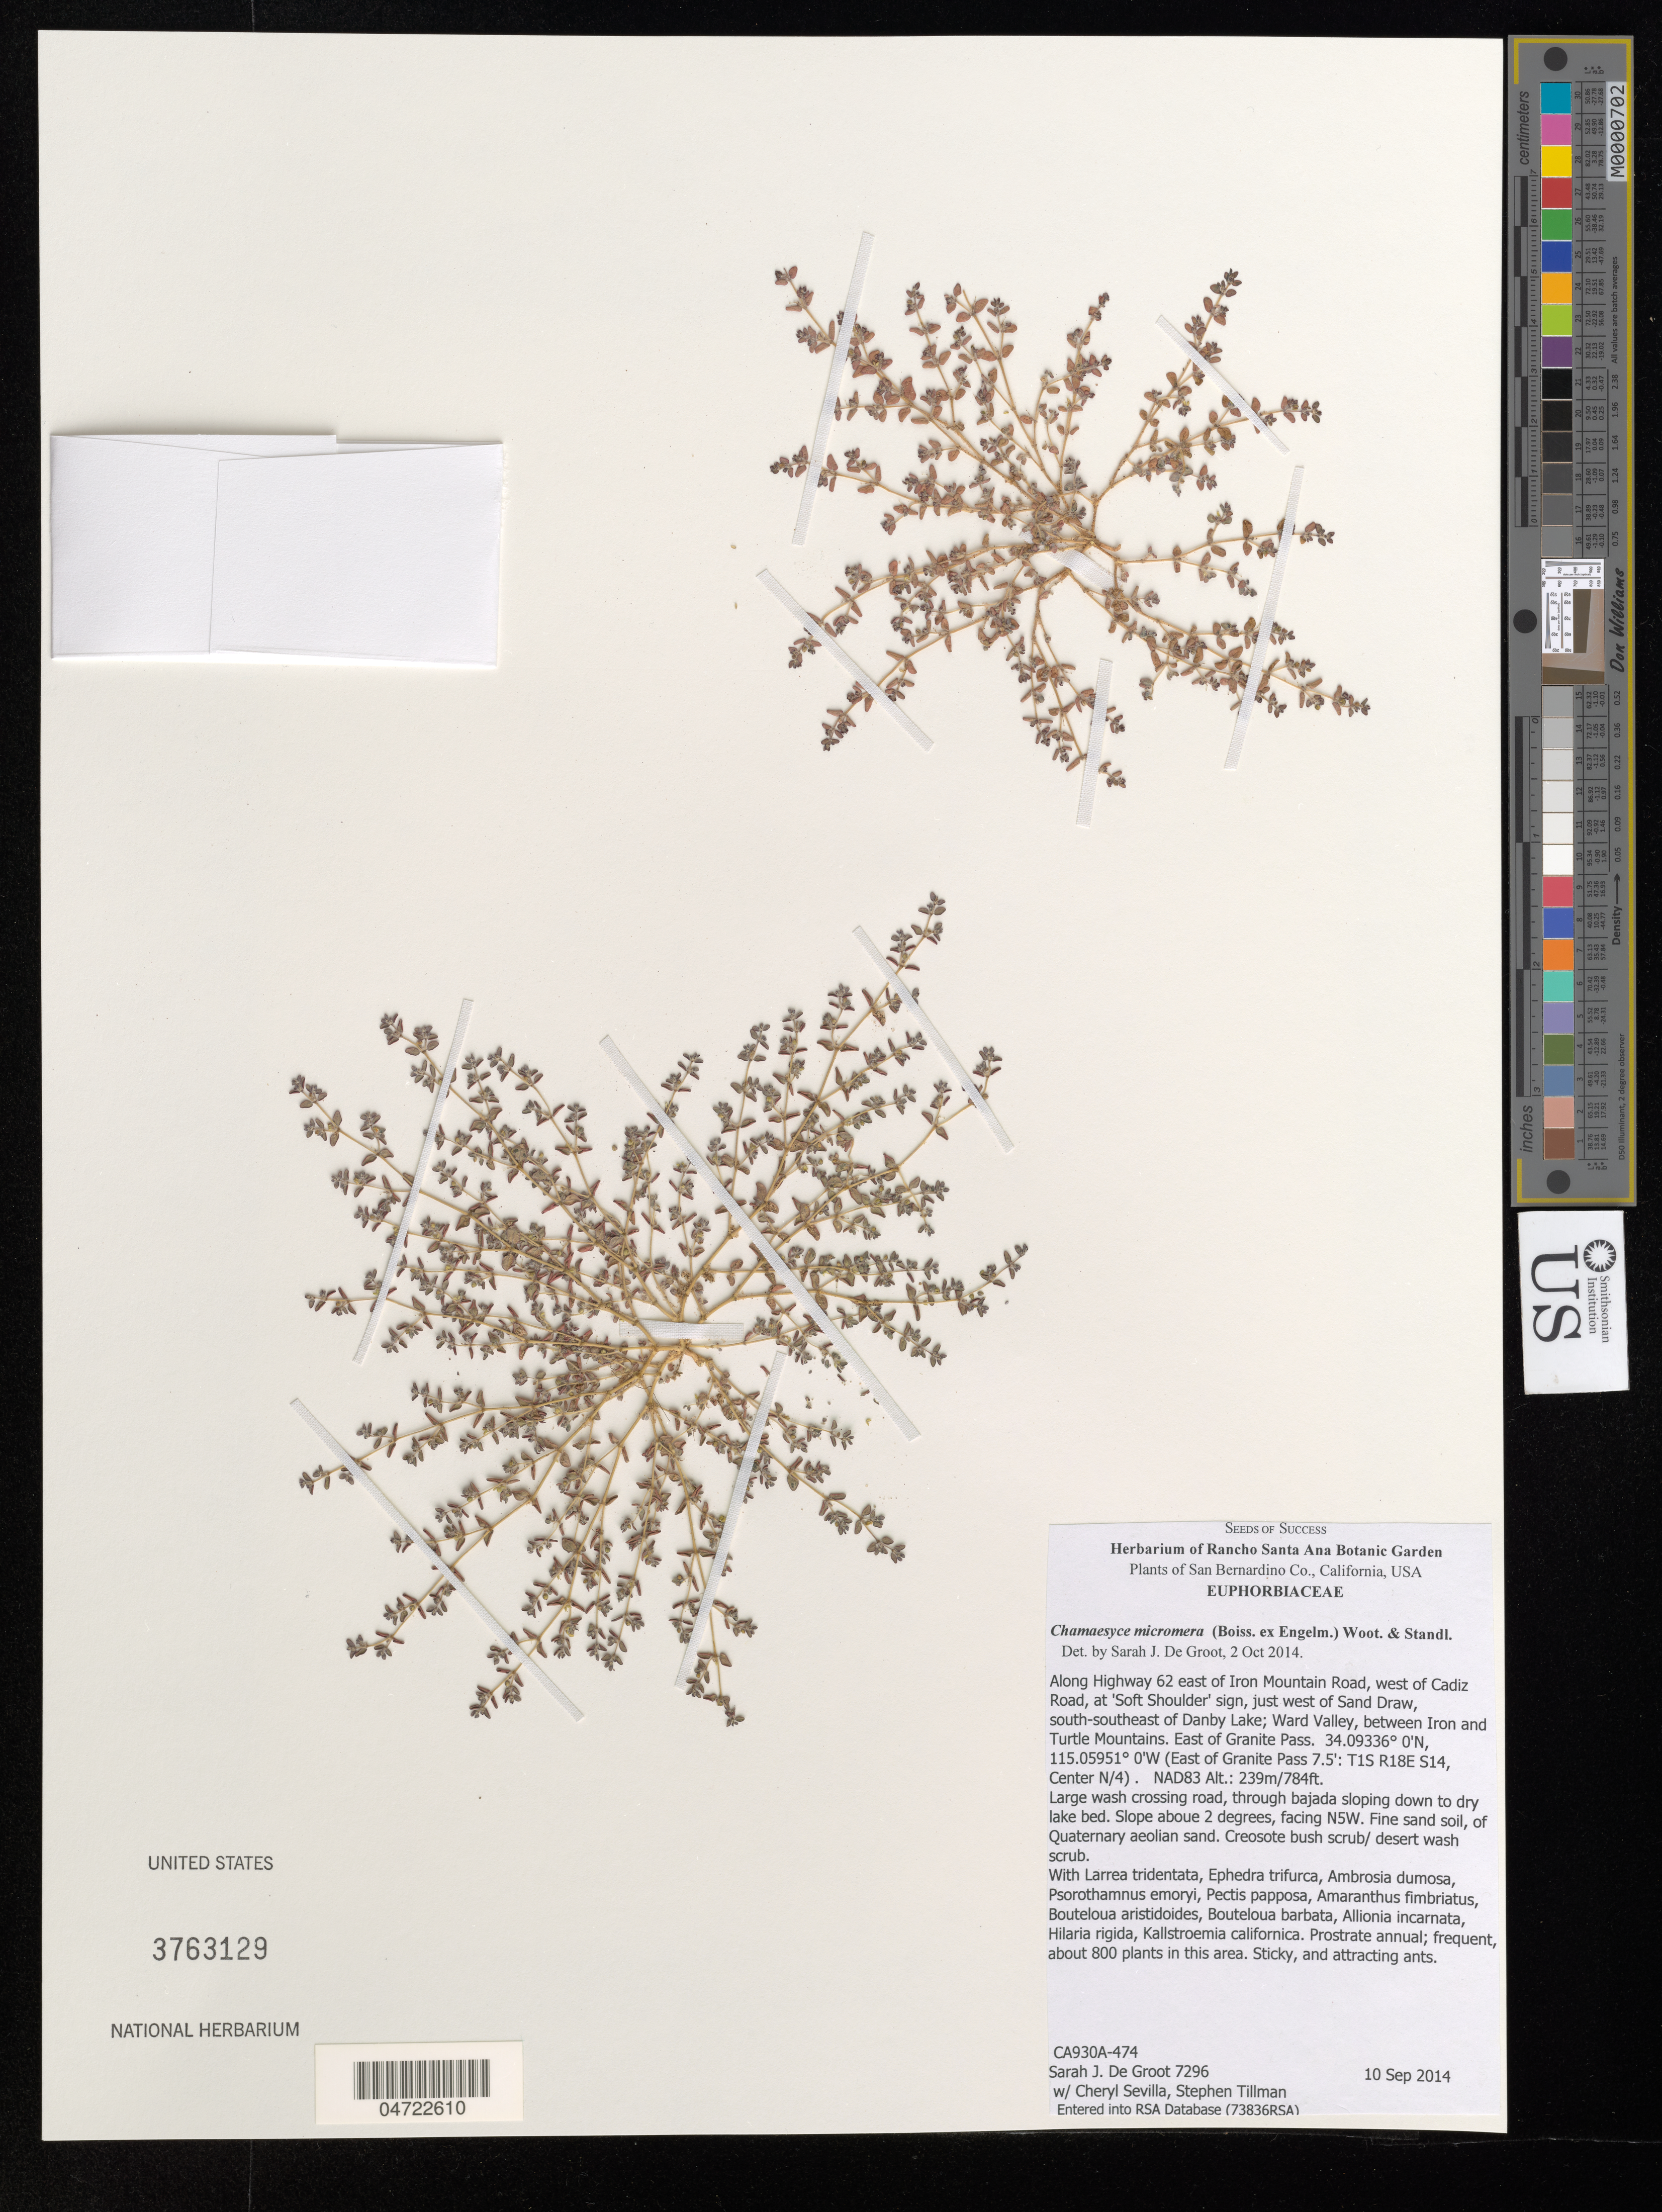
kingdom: Plantae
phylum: Tracheophyta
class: Magnoliopsida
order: Malpighiales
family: Euphorbiaceae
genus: Chamaesyce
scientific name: Chamaesyce micromera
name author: (Boiss. ex Engelm.) Wooton & Standl.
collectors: S. De Groot, C. Sevilla & S. Tillman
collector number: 7296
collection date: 2014-09-10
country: United States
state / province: California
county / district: San Bernardino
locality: San Bernardino Co. Along Highway 62 east of Iron Mountain Road, west of Cadiz Road, at 'Soft Shoulder' sign, just west of Sand Draw, south-southeast of Danby Lake; Ward Valley, between Iron and Turtle Mountains. East of Granite Pass. (East of Granite Pass 7.5': T1S R18E S14, Center N/4).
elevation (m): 239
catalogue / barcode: US 3763129